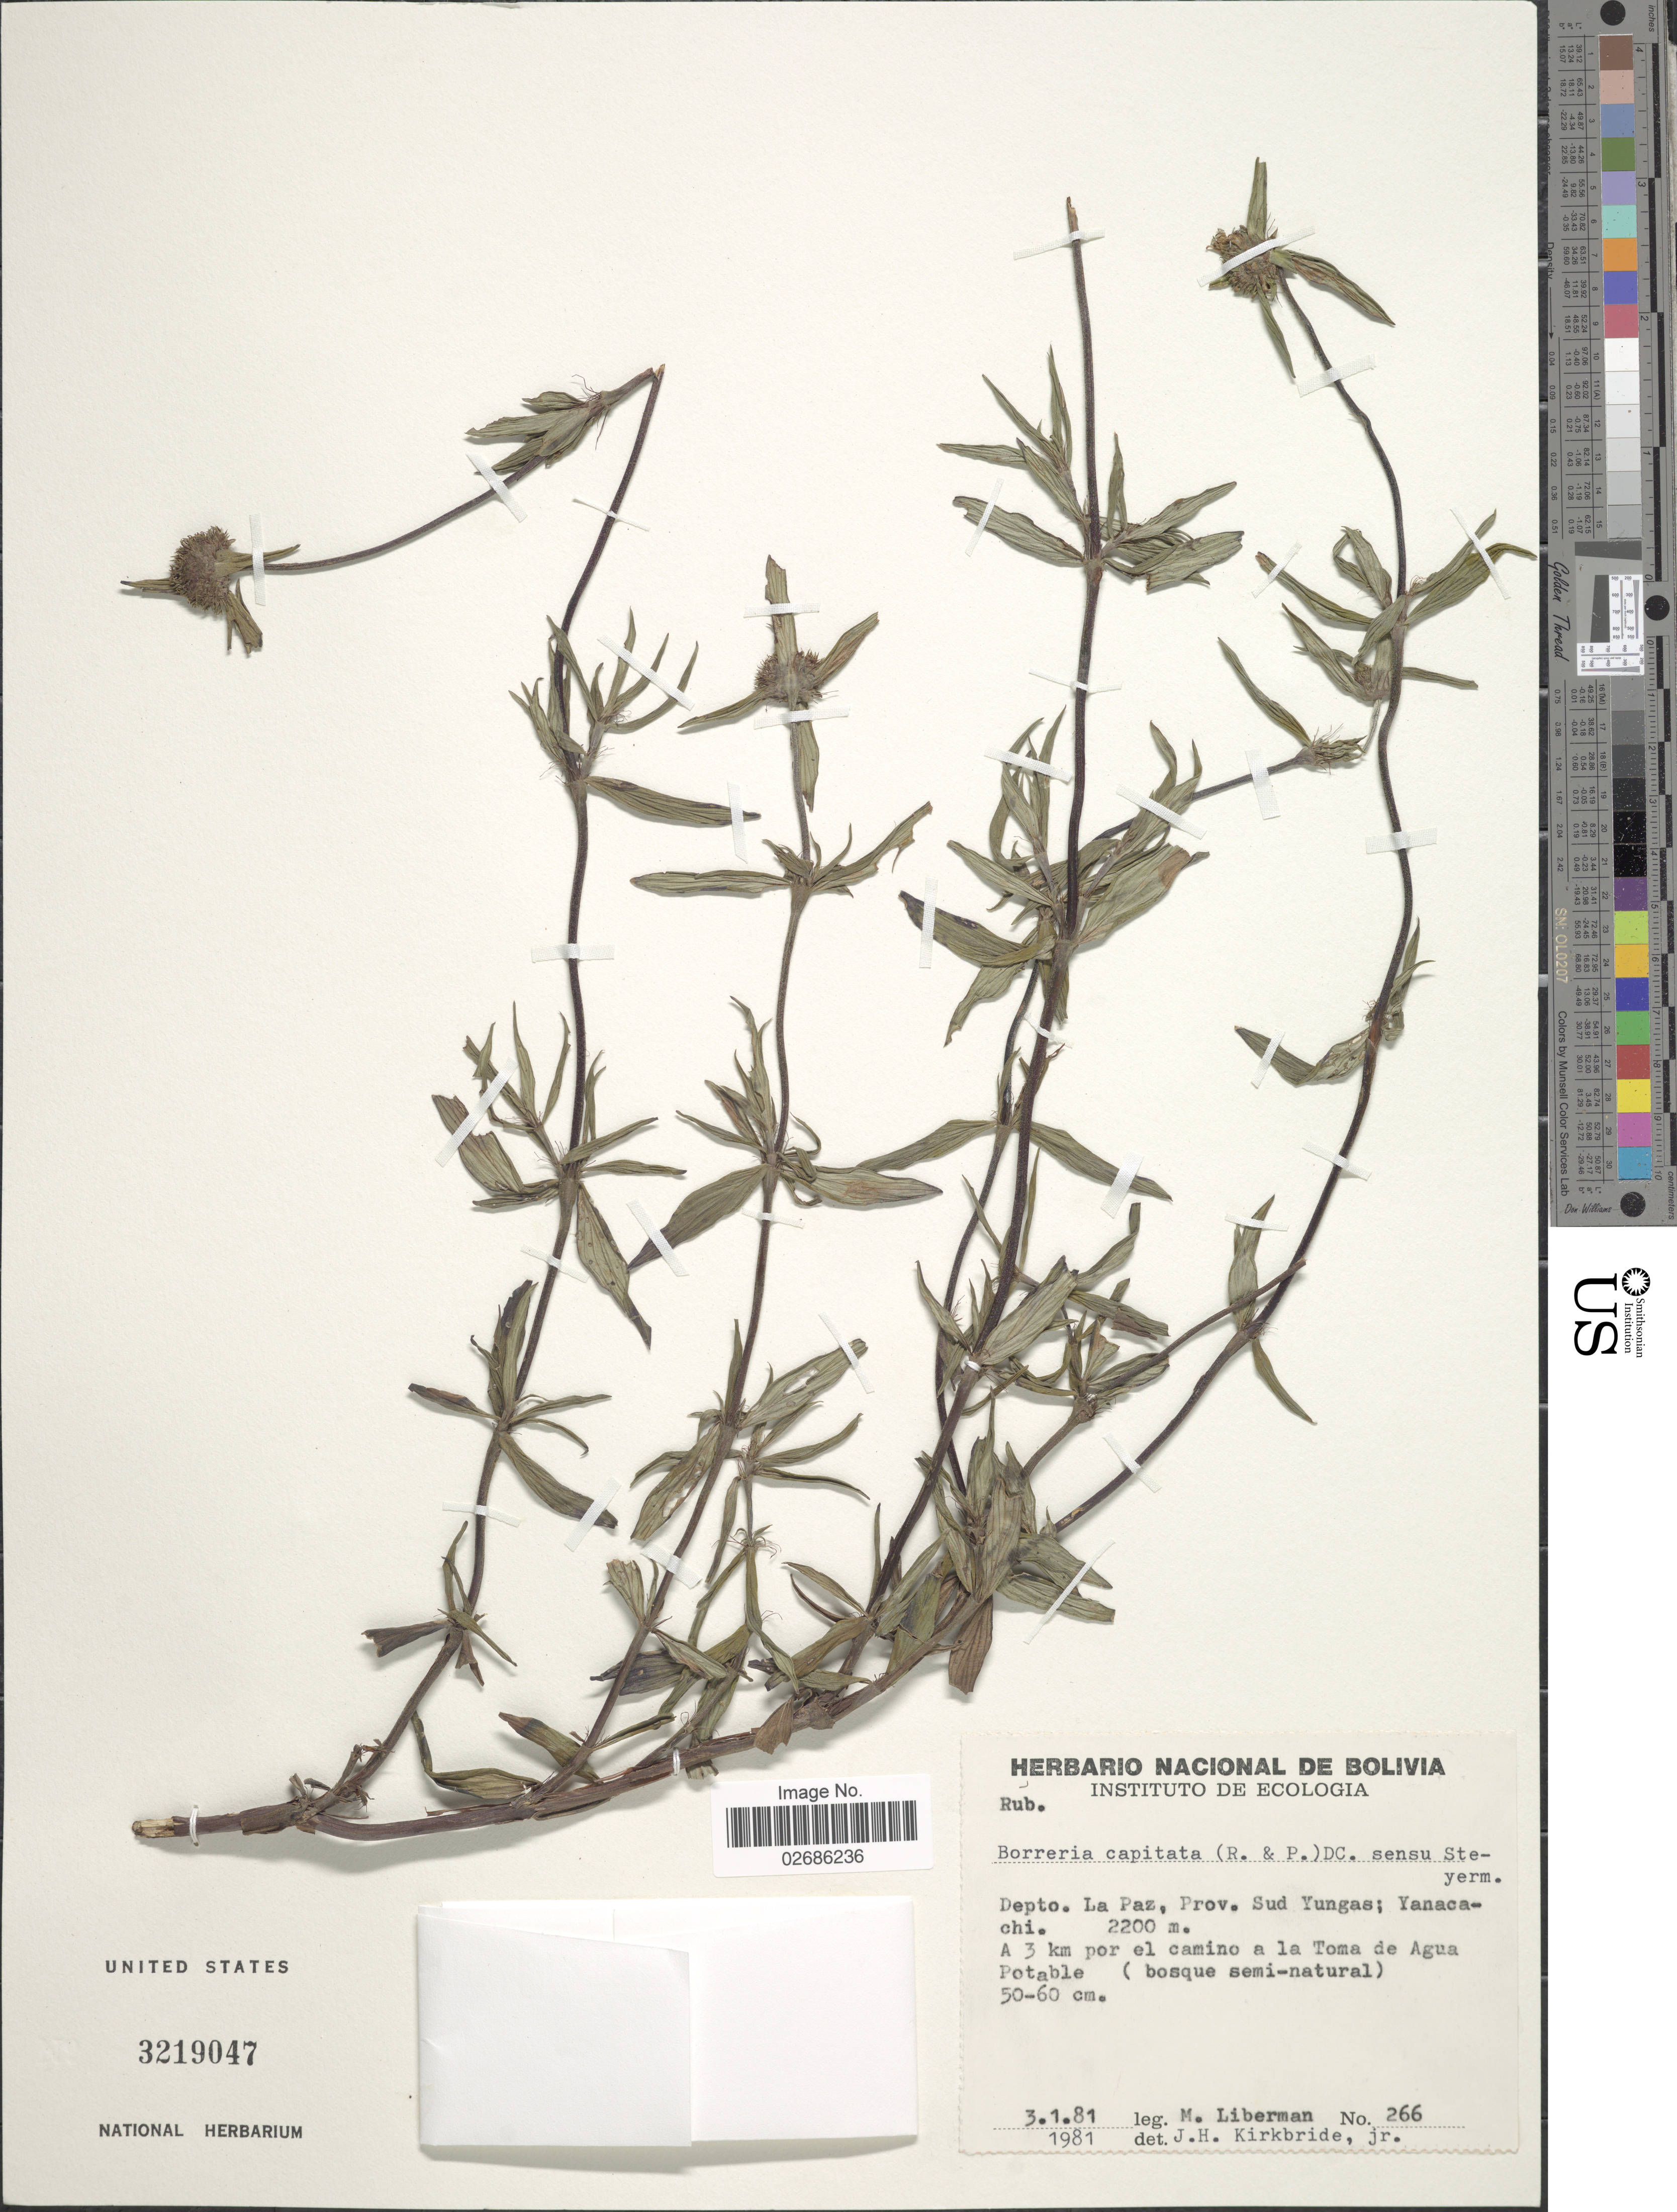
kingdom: Plantae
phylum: Tracheophyta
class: Magnoliopsida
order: Gentianales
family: Rubiaceae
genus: Borreria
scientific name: Borreria capitata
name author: (Ruiz & Pav.) DC.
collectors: M. Liberman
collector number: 266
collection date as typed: Transcribed d/m/y: 3/1/81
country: Bolivia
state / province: La Paz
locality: Depto. La Paz, Prov. Sud Yungas, Yanacachi, A 3 km por el camino a la Toma de Agua Ptable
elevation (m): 2200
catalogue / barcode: US 3219047